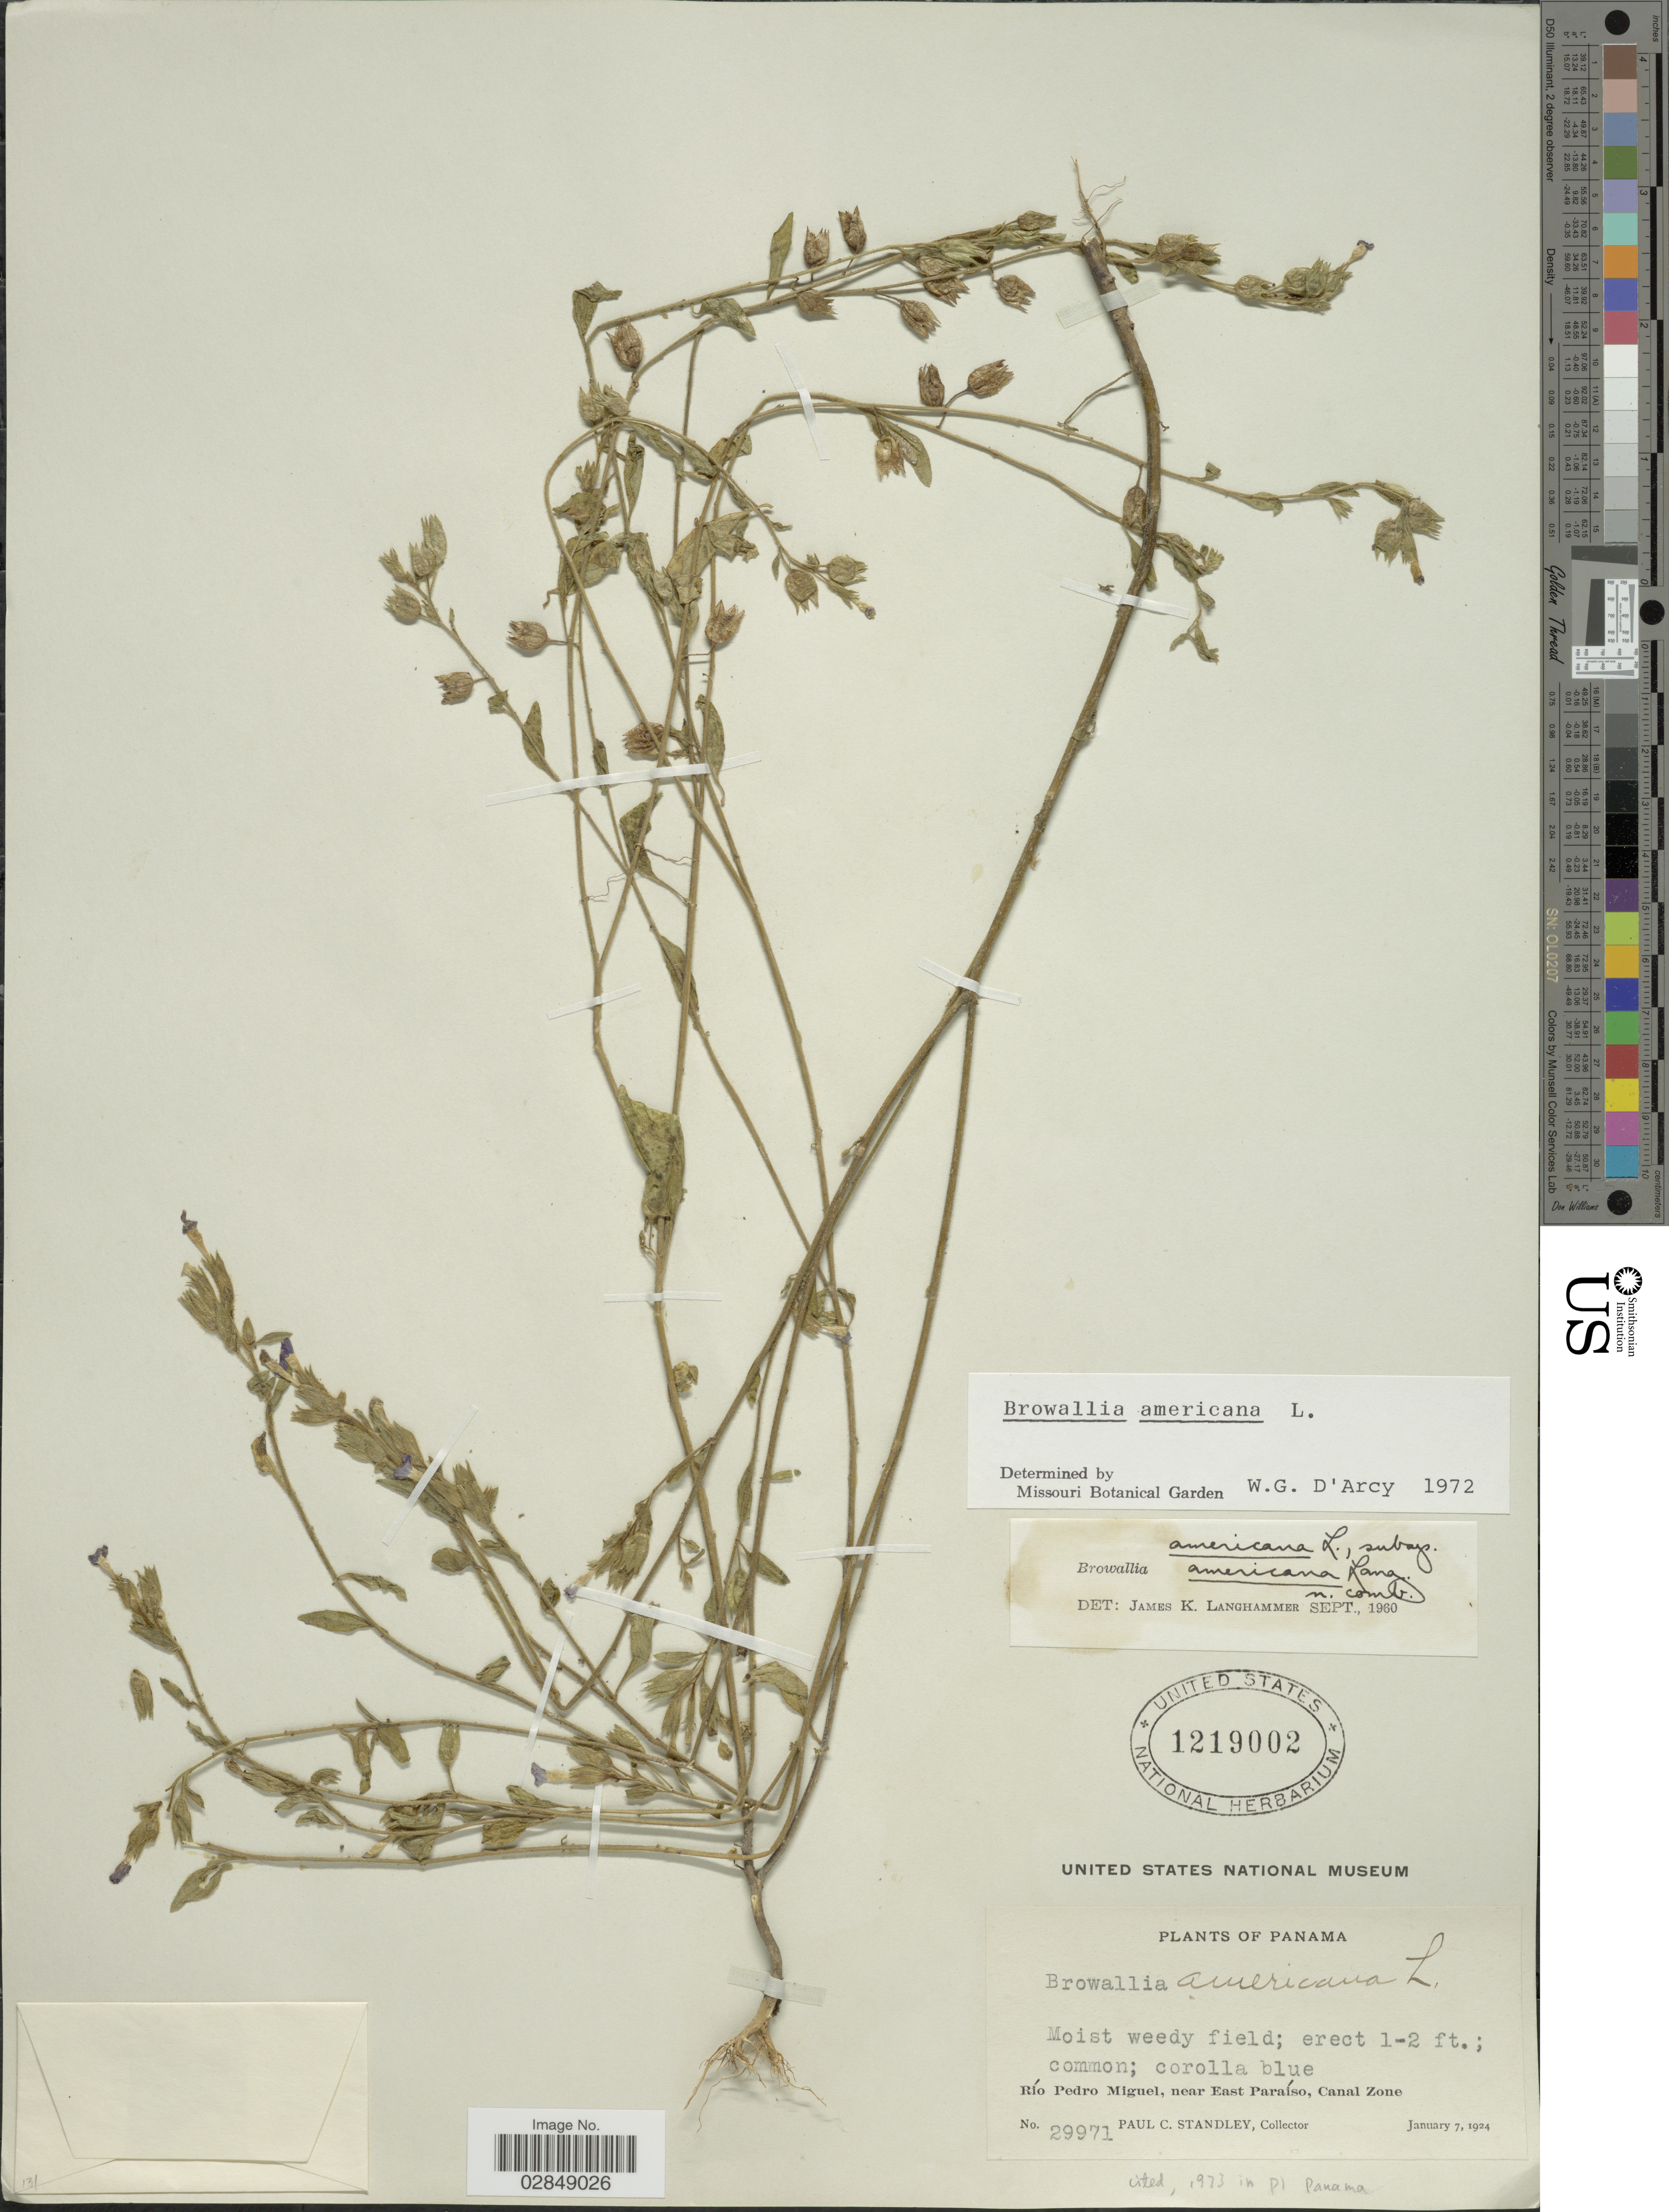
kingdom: Plantae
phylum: Tracheophyta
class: Magnoliopsida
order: Solanales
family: Solanaceae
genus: Browallia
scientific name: Browallia americana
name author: L.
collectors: P. C. Standley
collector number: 29971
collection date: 1924-01-07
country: Panama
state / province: Colón / Panamá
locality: Río Pedro Miquel, near East Paraíso, Canal Zone.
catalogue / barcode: US 1219002